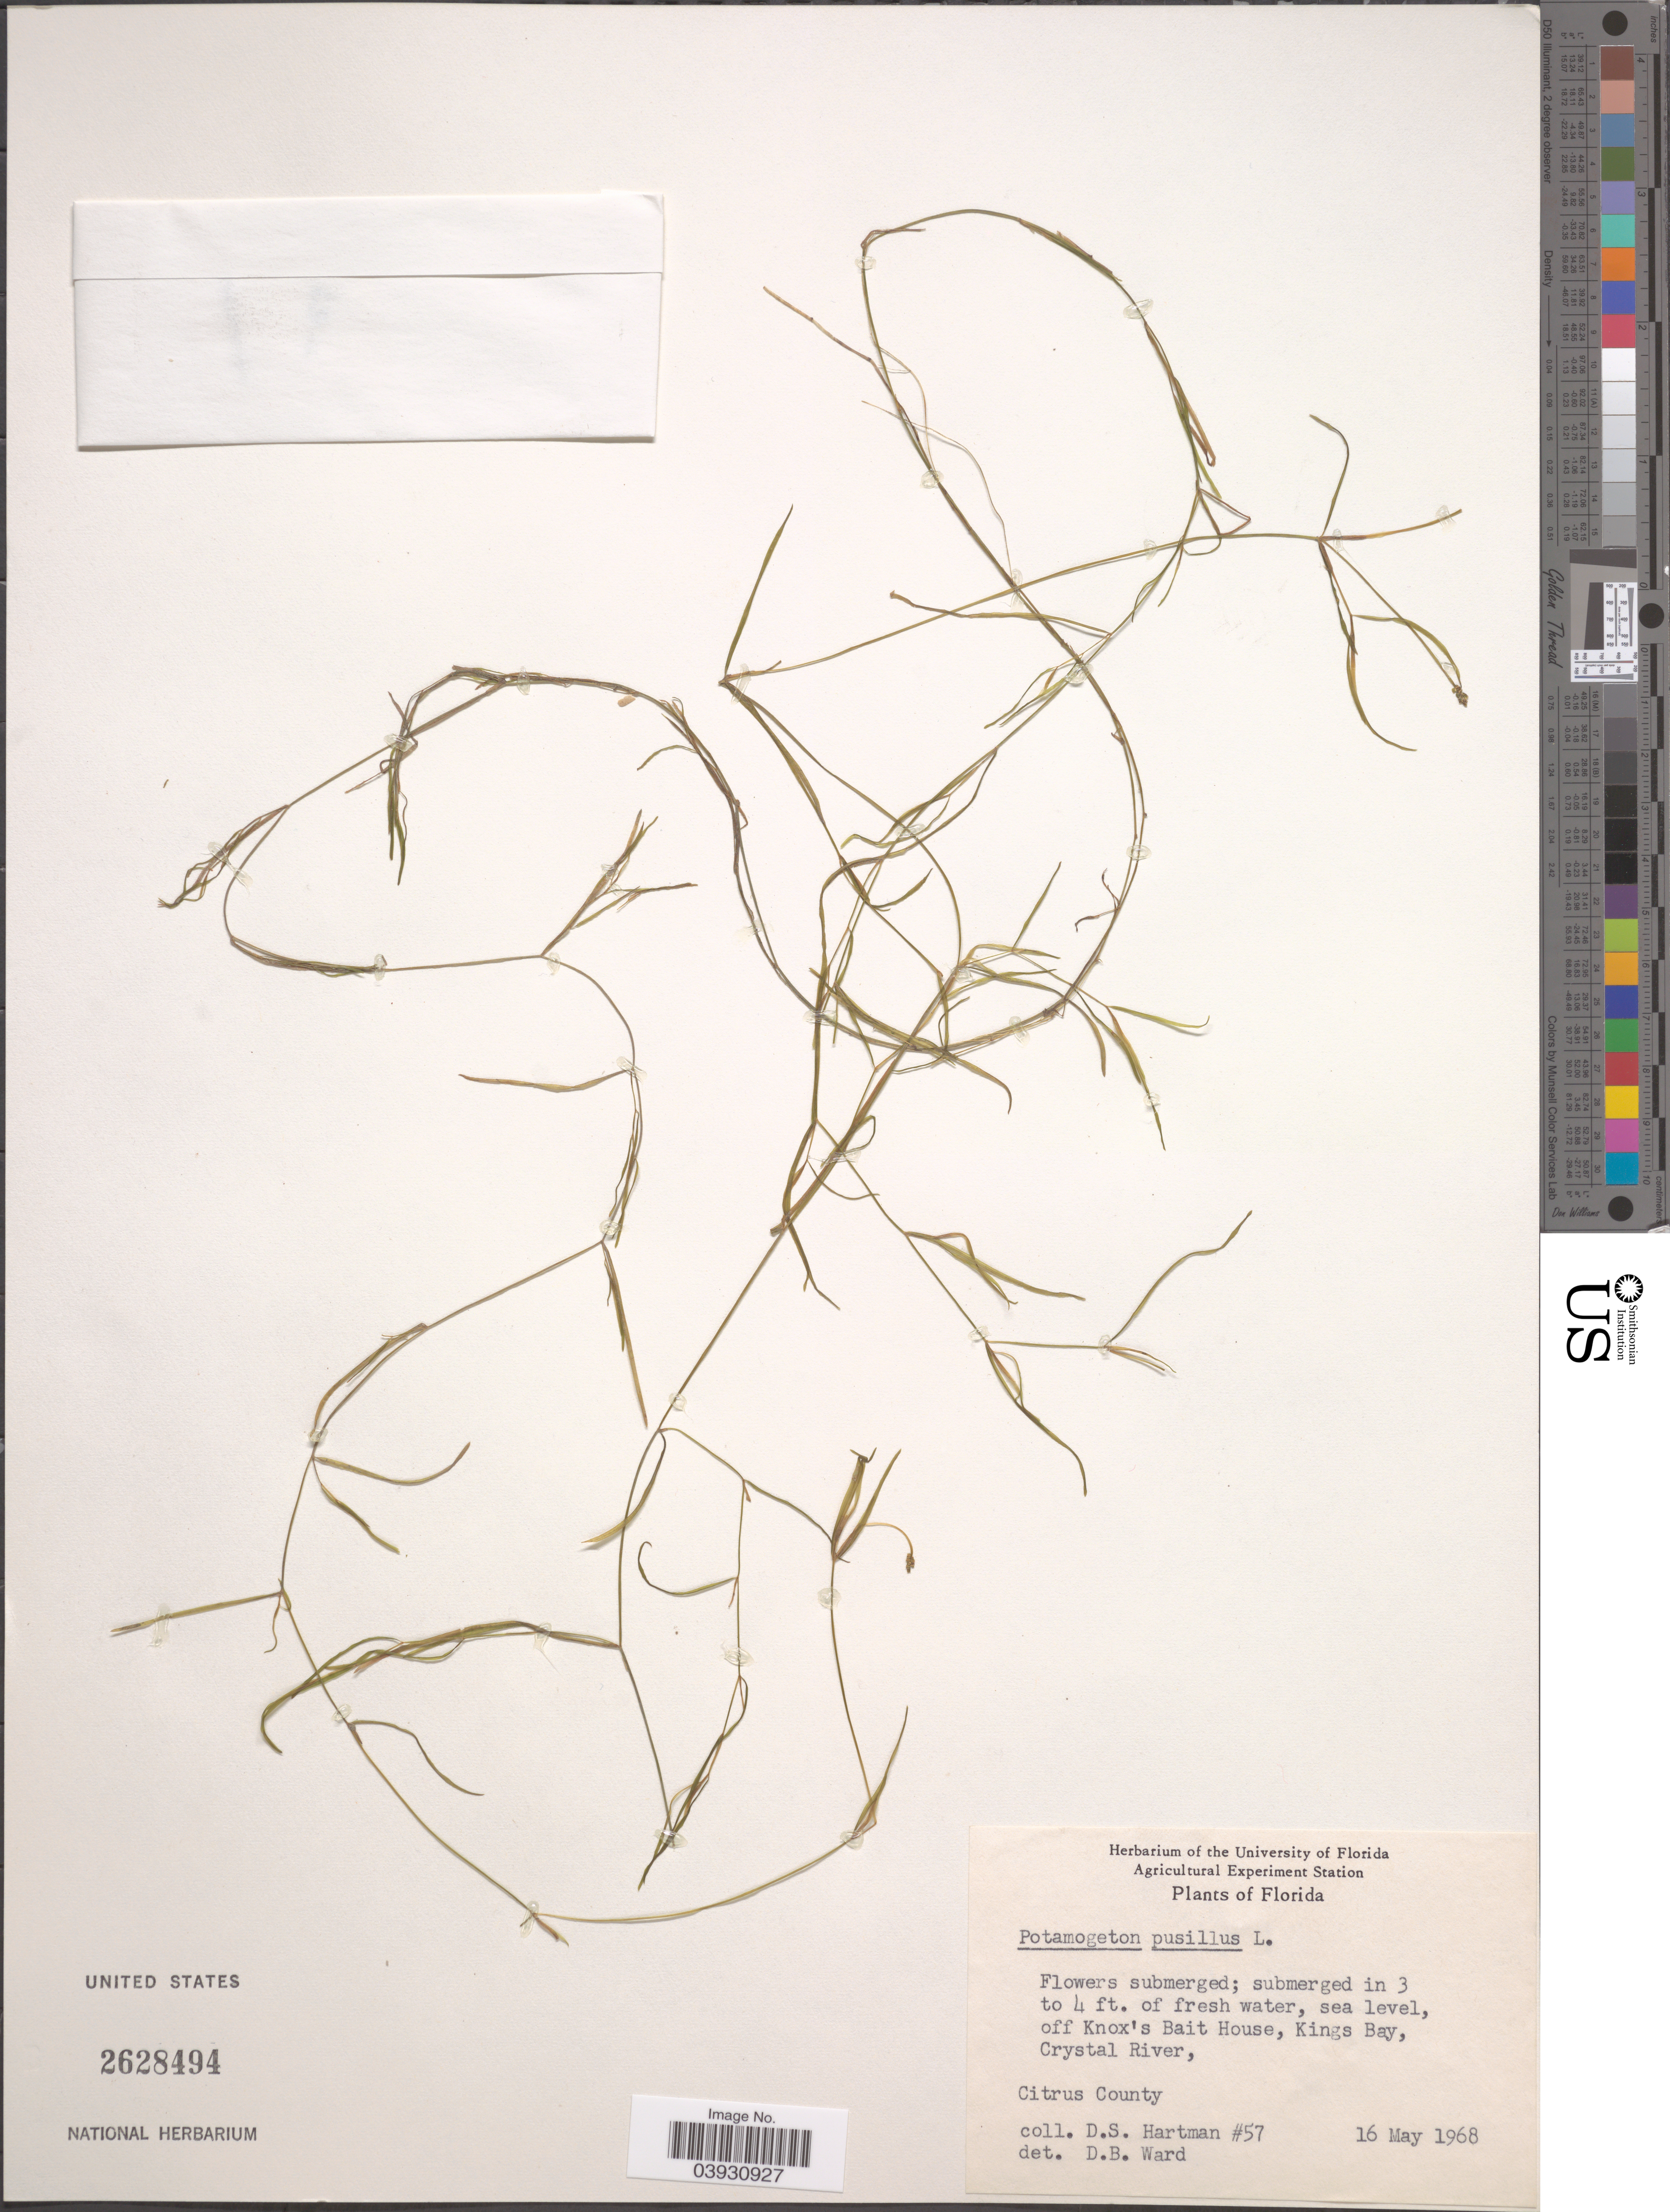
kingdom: Plantae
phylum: Tracheophyta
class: Liliopsida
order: Alismatales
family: Potamogetonaceae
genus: Potamogeton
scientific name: Potamogeton pusillus var. pusillus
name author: L.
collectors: D. Hartman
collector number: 57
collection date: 1968-05-16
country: United States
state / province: Florida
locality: Off Knox's Bait House, Kings Bay, Crystal River, Citrus County.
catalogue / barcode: US 2628494